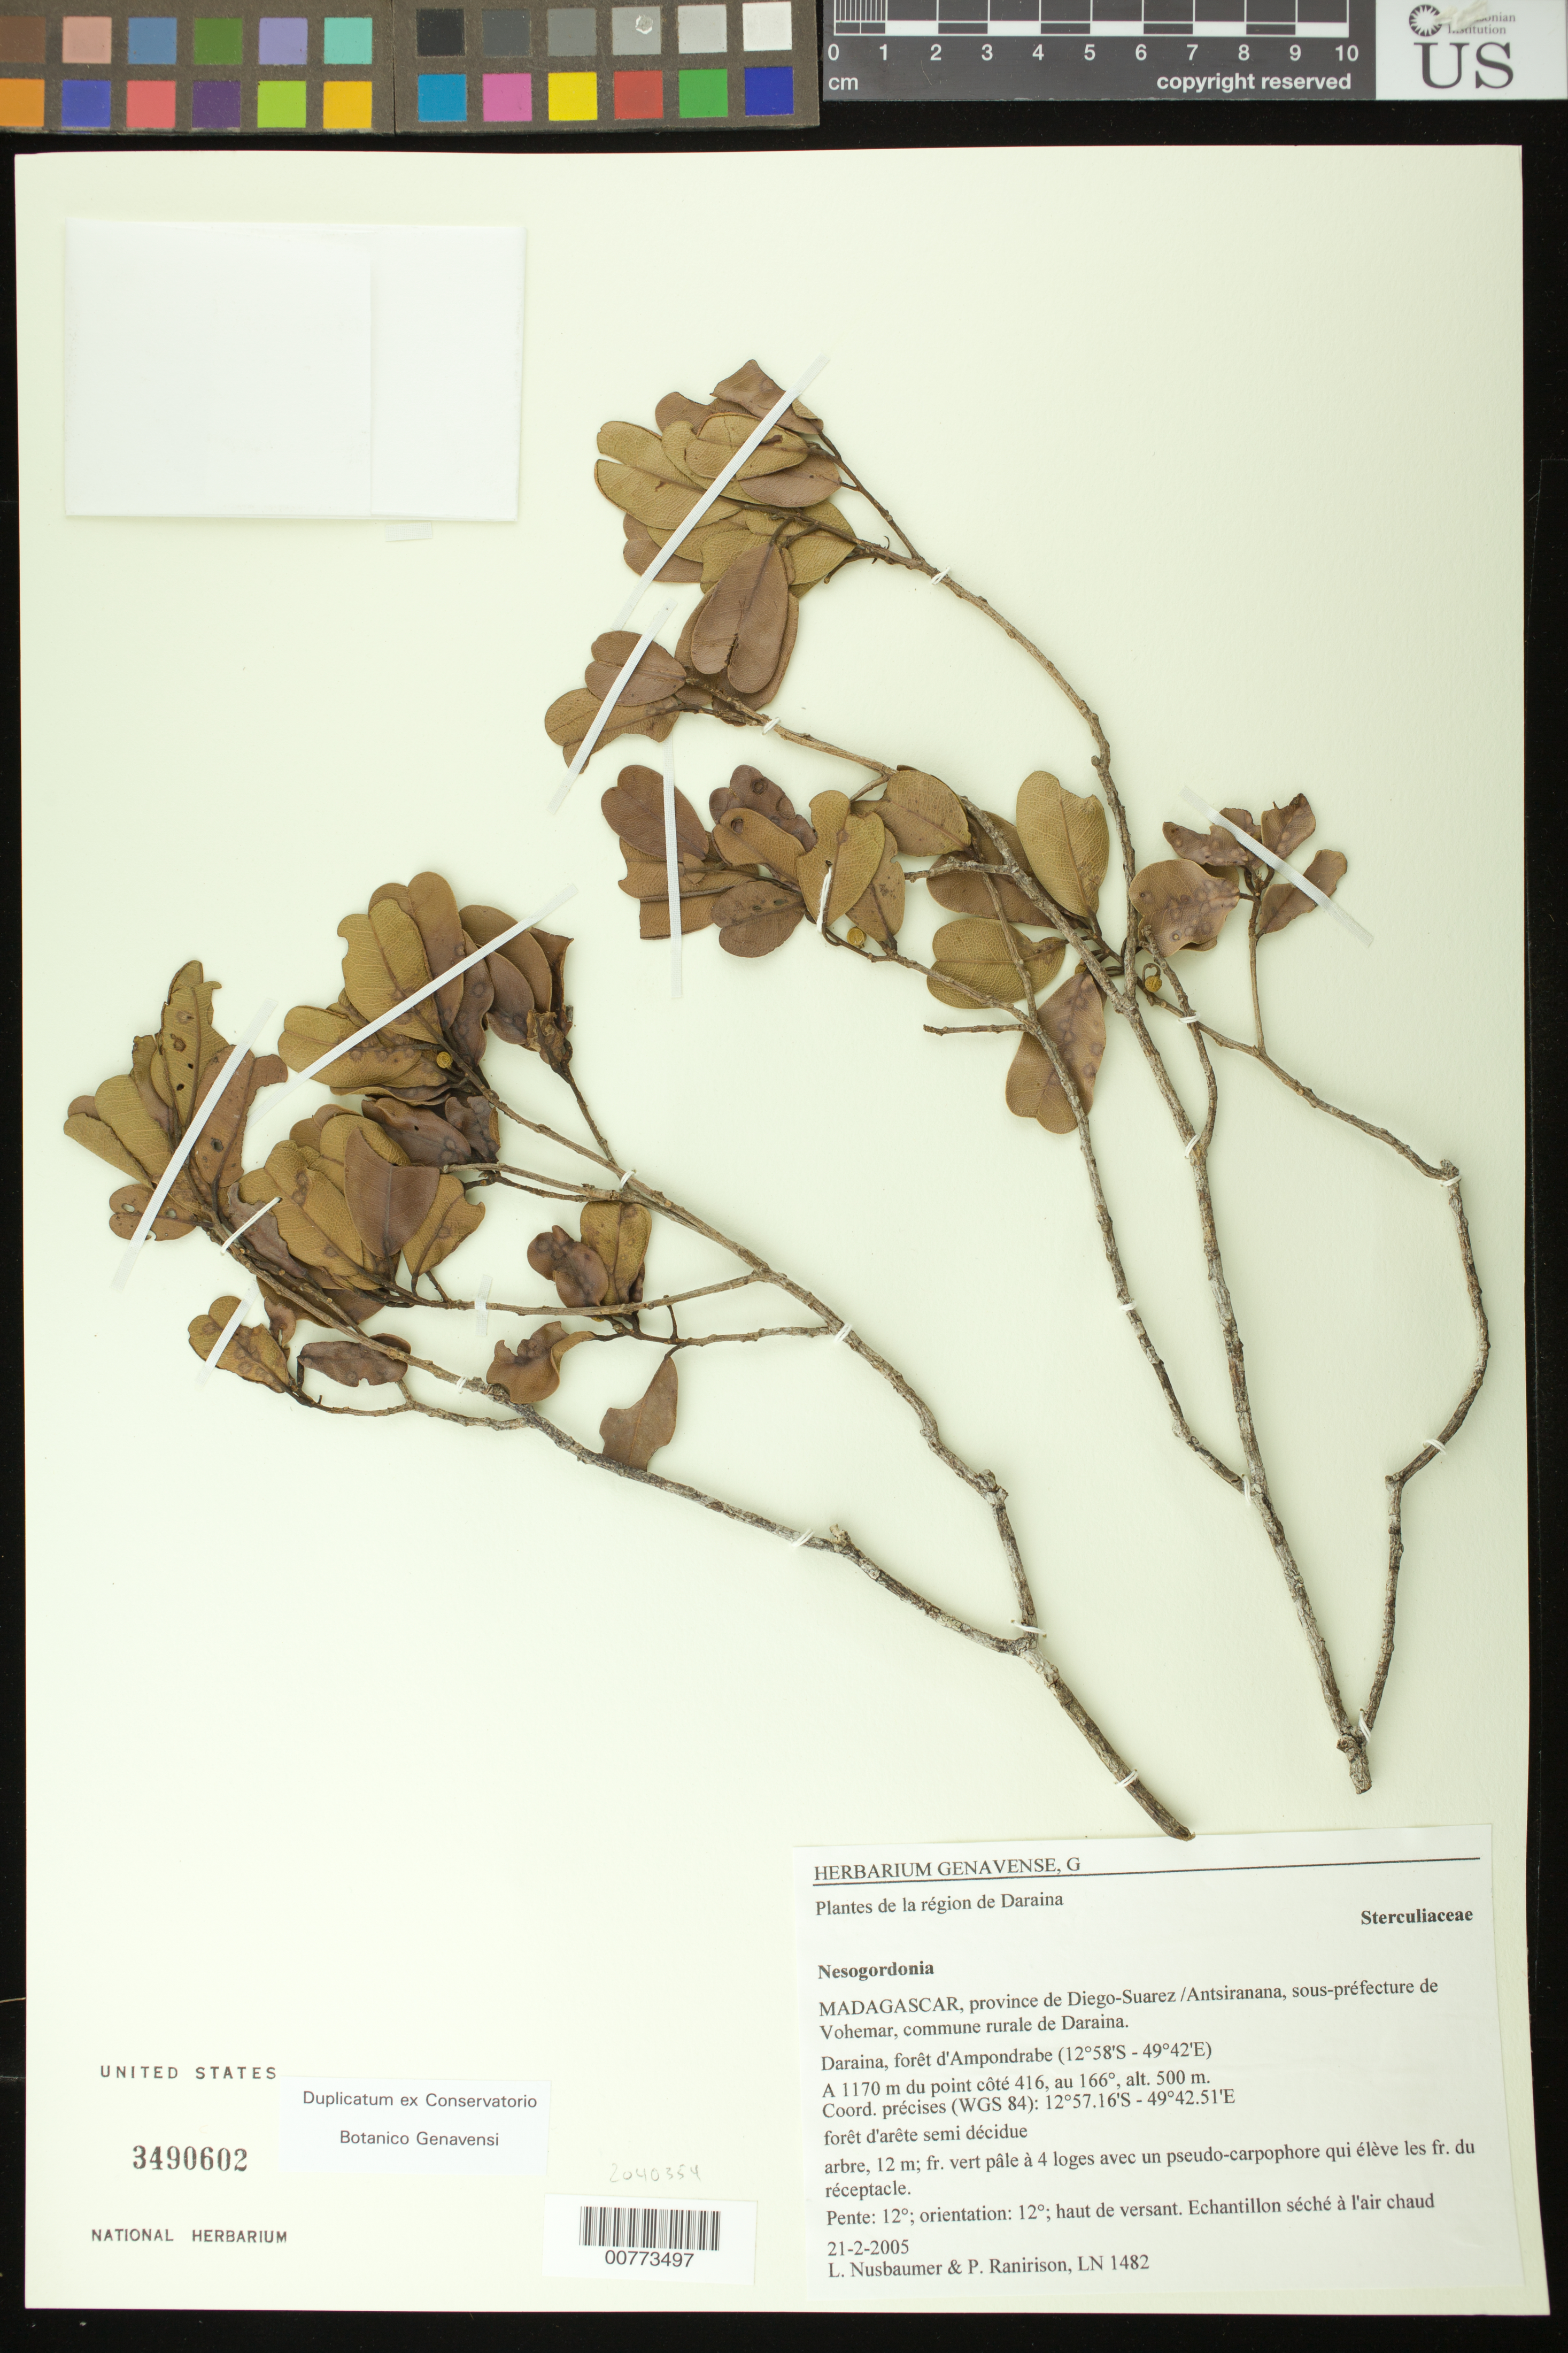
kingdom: Plantae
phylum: Tracheophyta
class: Magnoliopsida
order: Malvales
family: Malvaceae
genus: Nesogordonia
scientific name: Nesogordonia sp.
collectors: L. Nusbaumer & P. Ranirison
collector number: LN 1482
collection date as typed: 21 Feb 2005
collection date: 2005-02-21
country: Madagascar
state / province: Sava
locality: Antsiranana, sour-préfecture de Vohemar, commune rurale de Daraina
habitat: forêt d'arête semi décidue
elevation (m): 500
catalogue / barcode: US 3490602